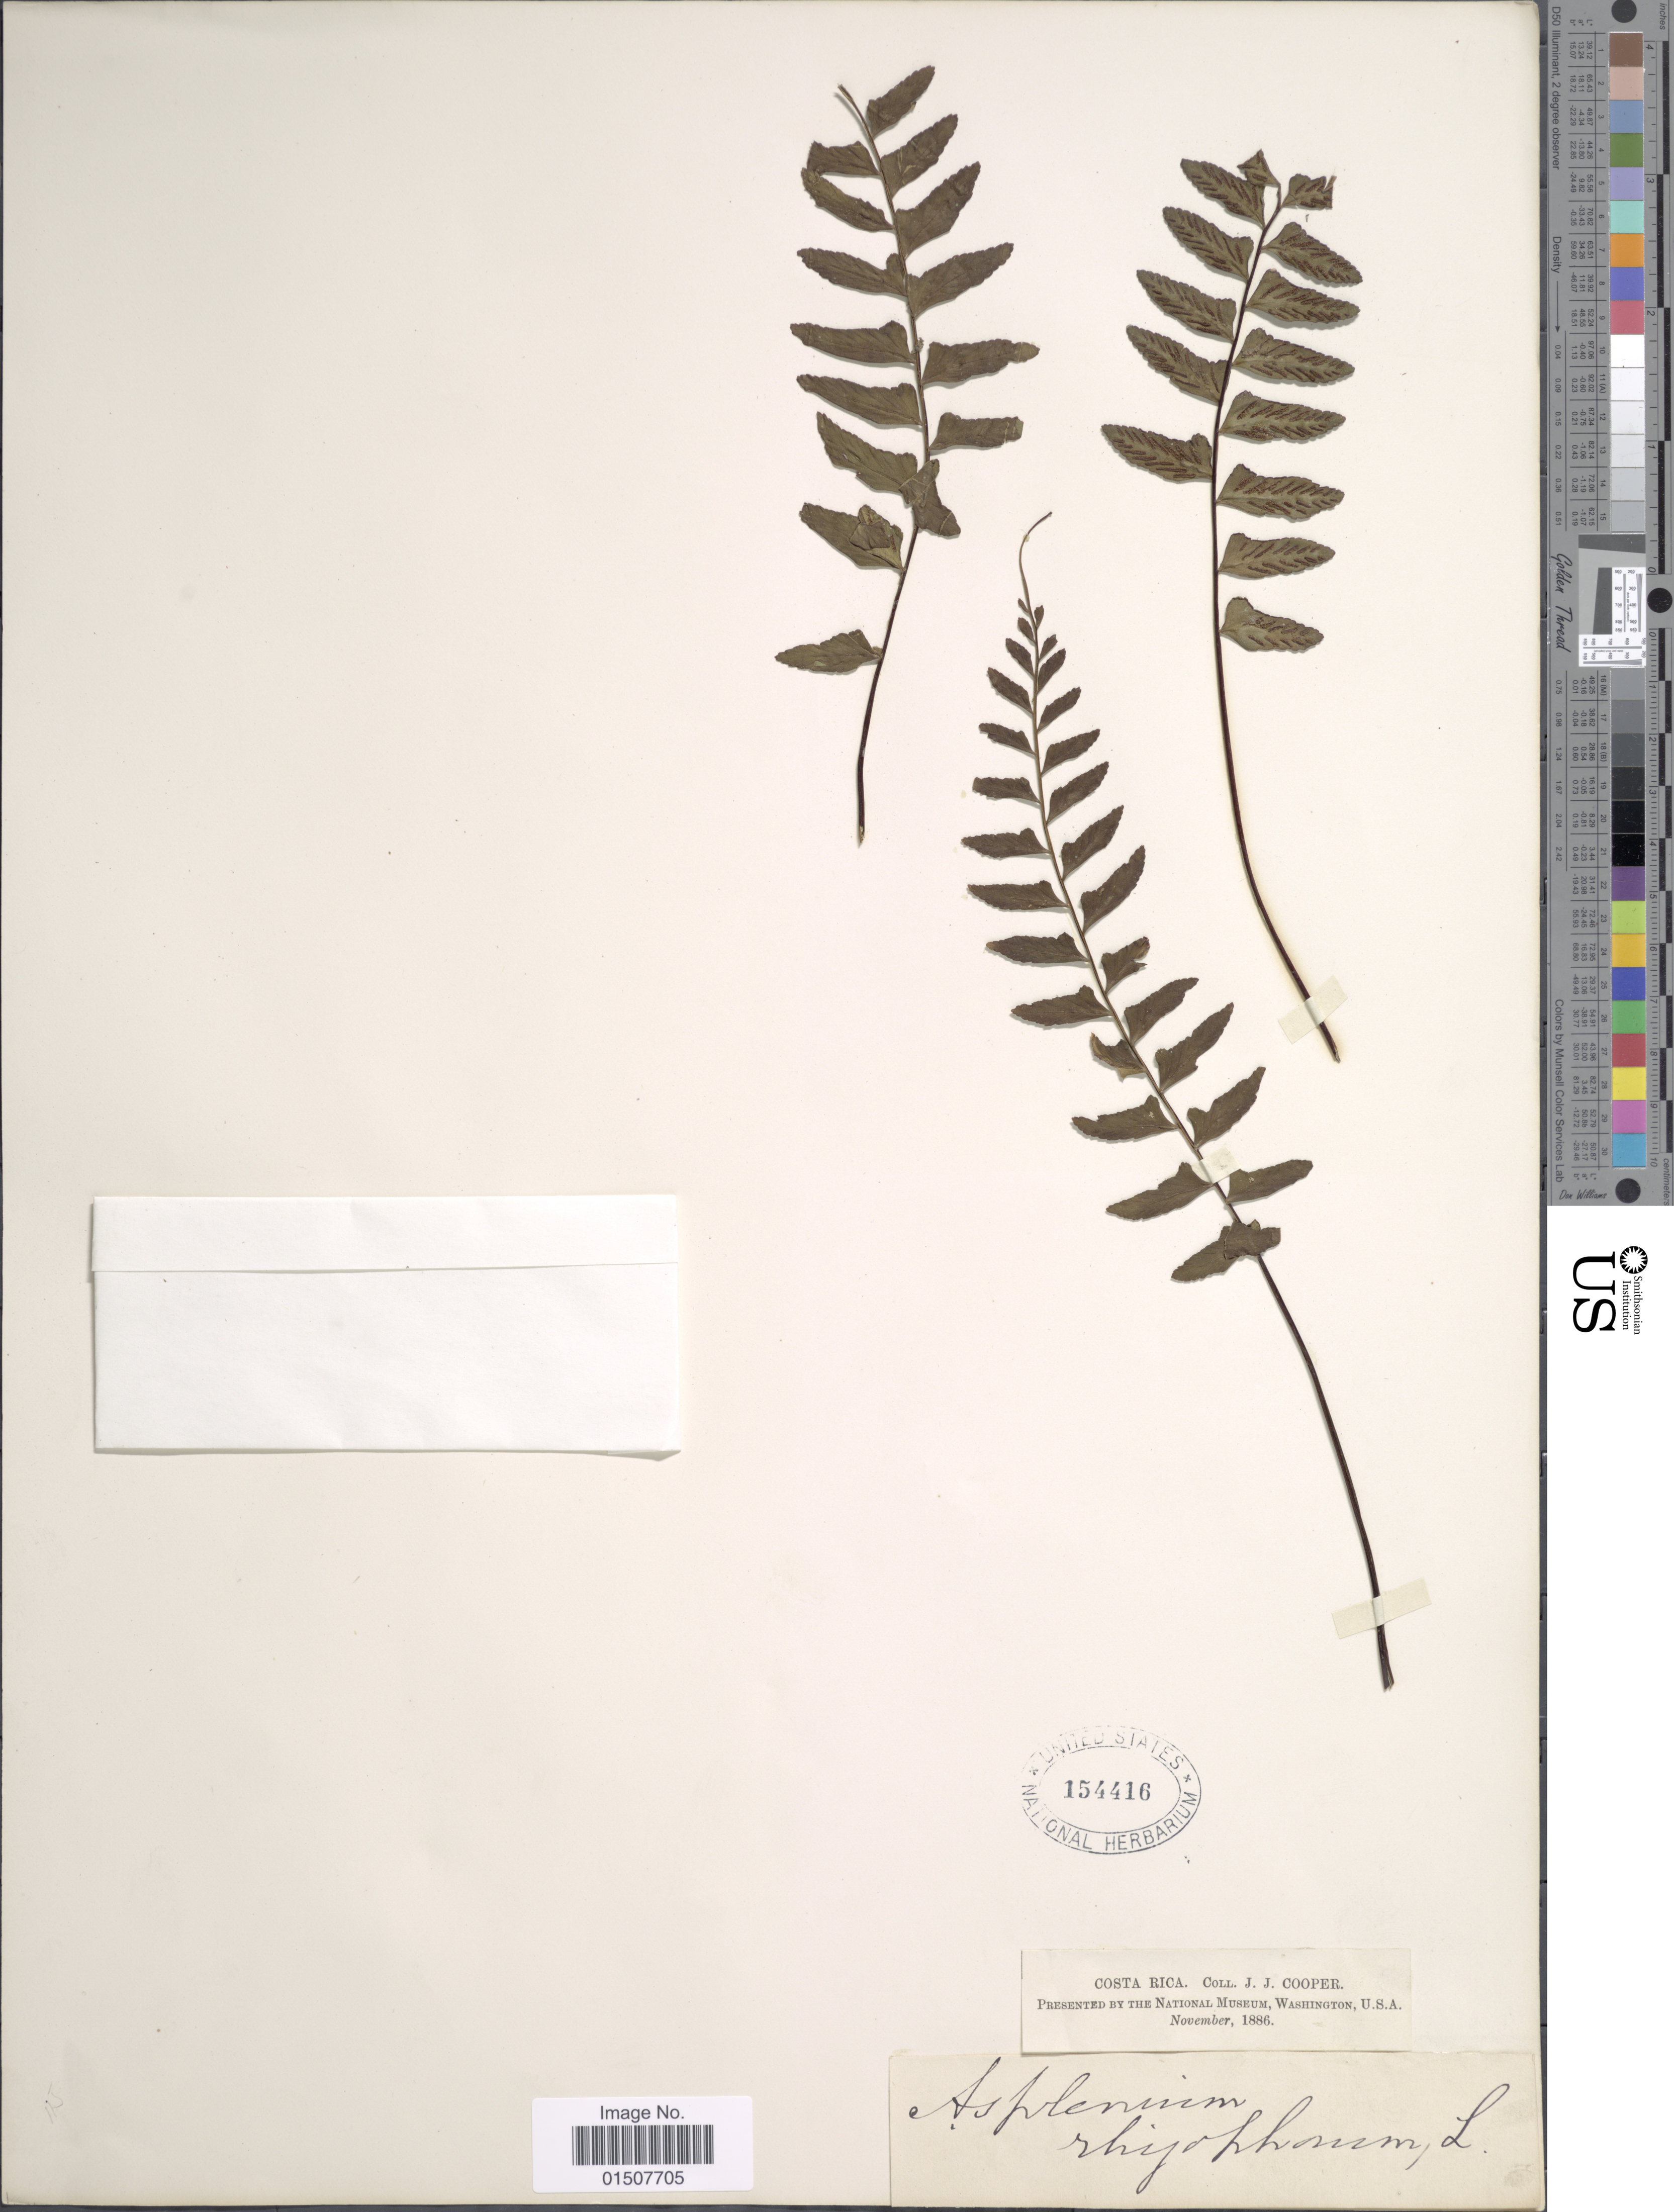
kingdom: Plantae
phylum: Tracheophyta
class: Polypodiopsida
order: Polypodiales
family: Aspleniaceae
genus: Asplenium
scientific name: Asplenium radicans var. cirrhatum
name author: (Rich. ex Willd.) Rosenst.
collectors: J. J. Cooper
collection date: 1886-11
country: Costa Rica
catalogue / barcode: US 154416